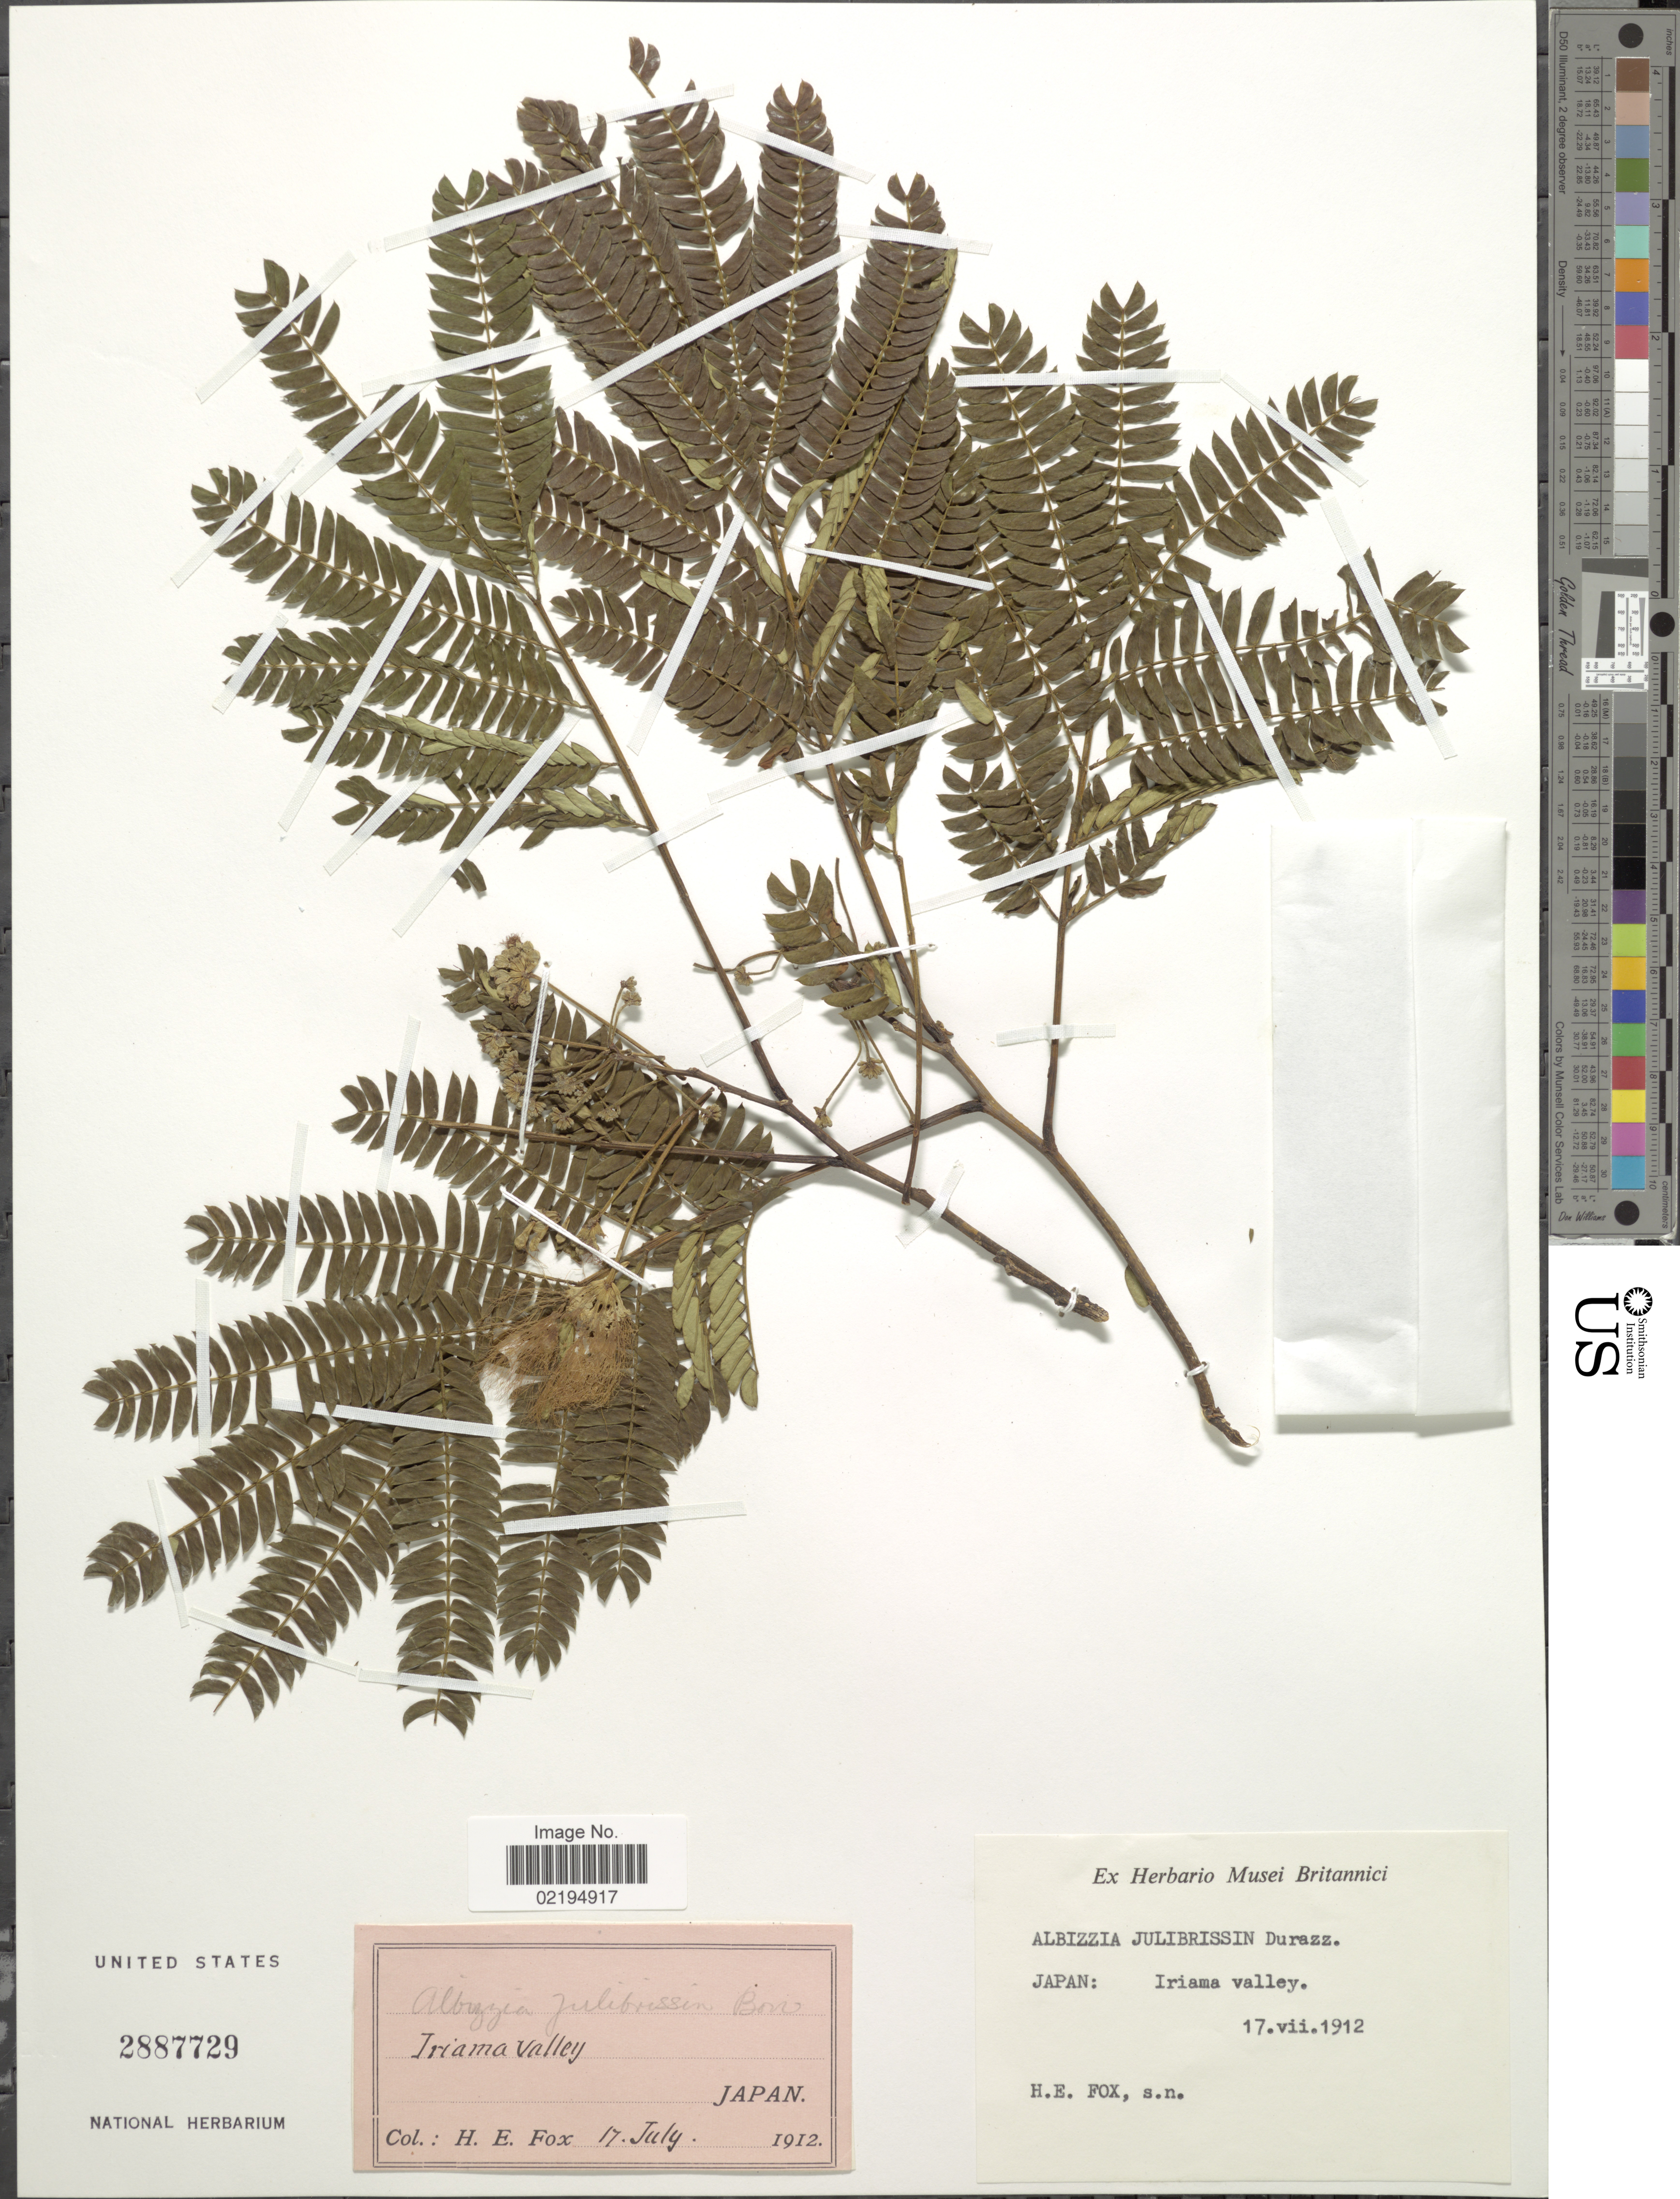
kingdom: Plantae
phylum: Tracheophyta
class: Magnoliopsida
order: Fabales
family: Fabaceae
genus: Albizia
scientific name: Albizia julibrissin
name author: Durazz.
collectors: H. Fox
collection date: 1912-07-17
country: Japan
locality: Iriama Valley.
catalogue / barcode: US 2887729